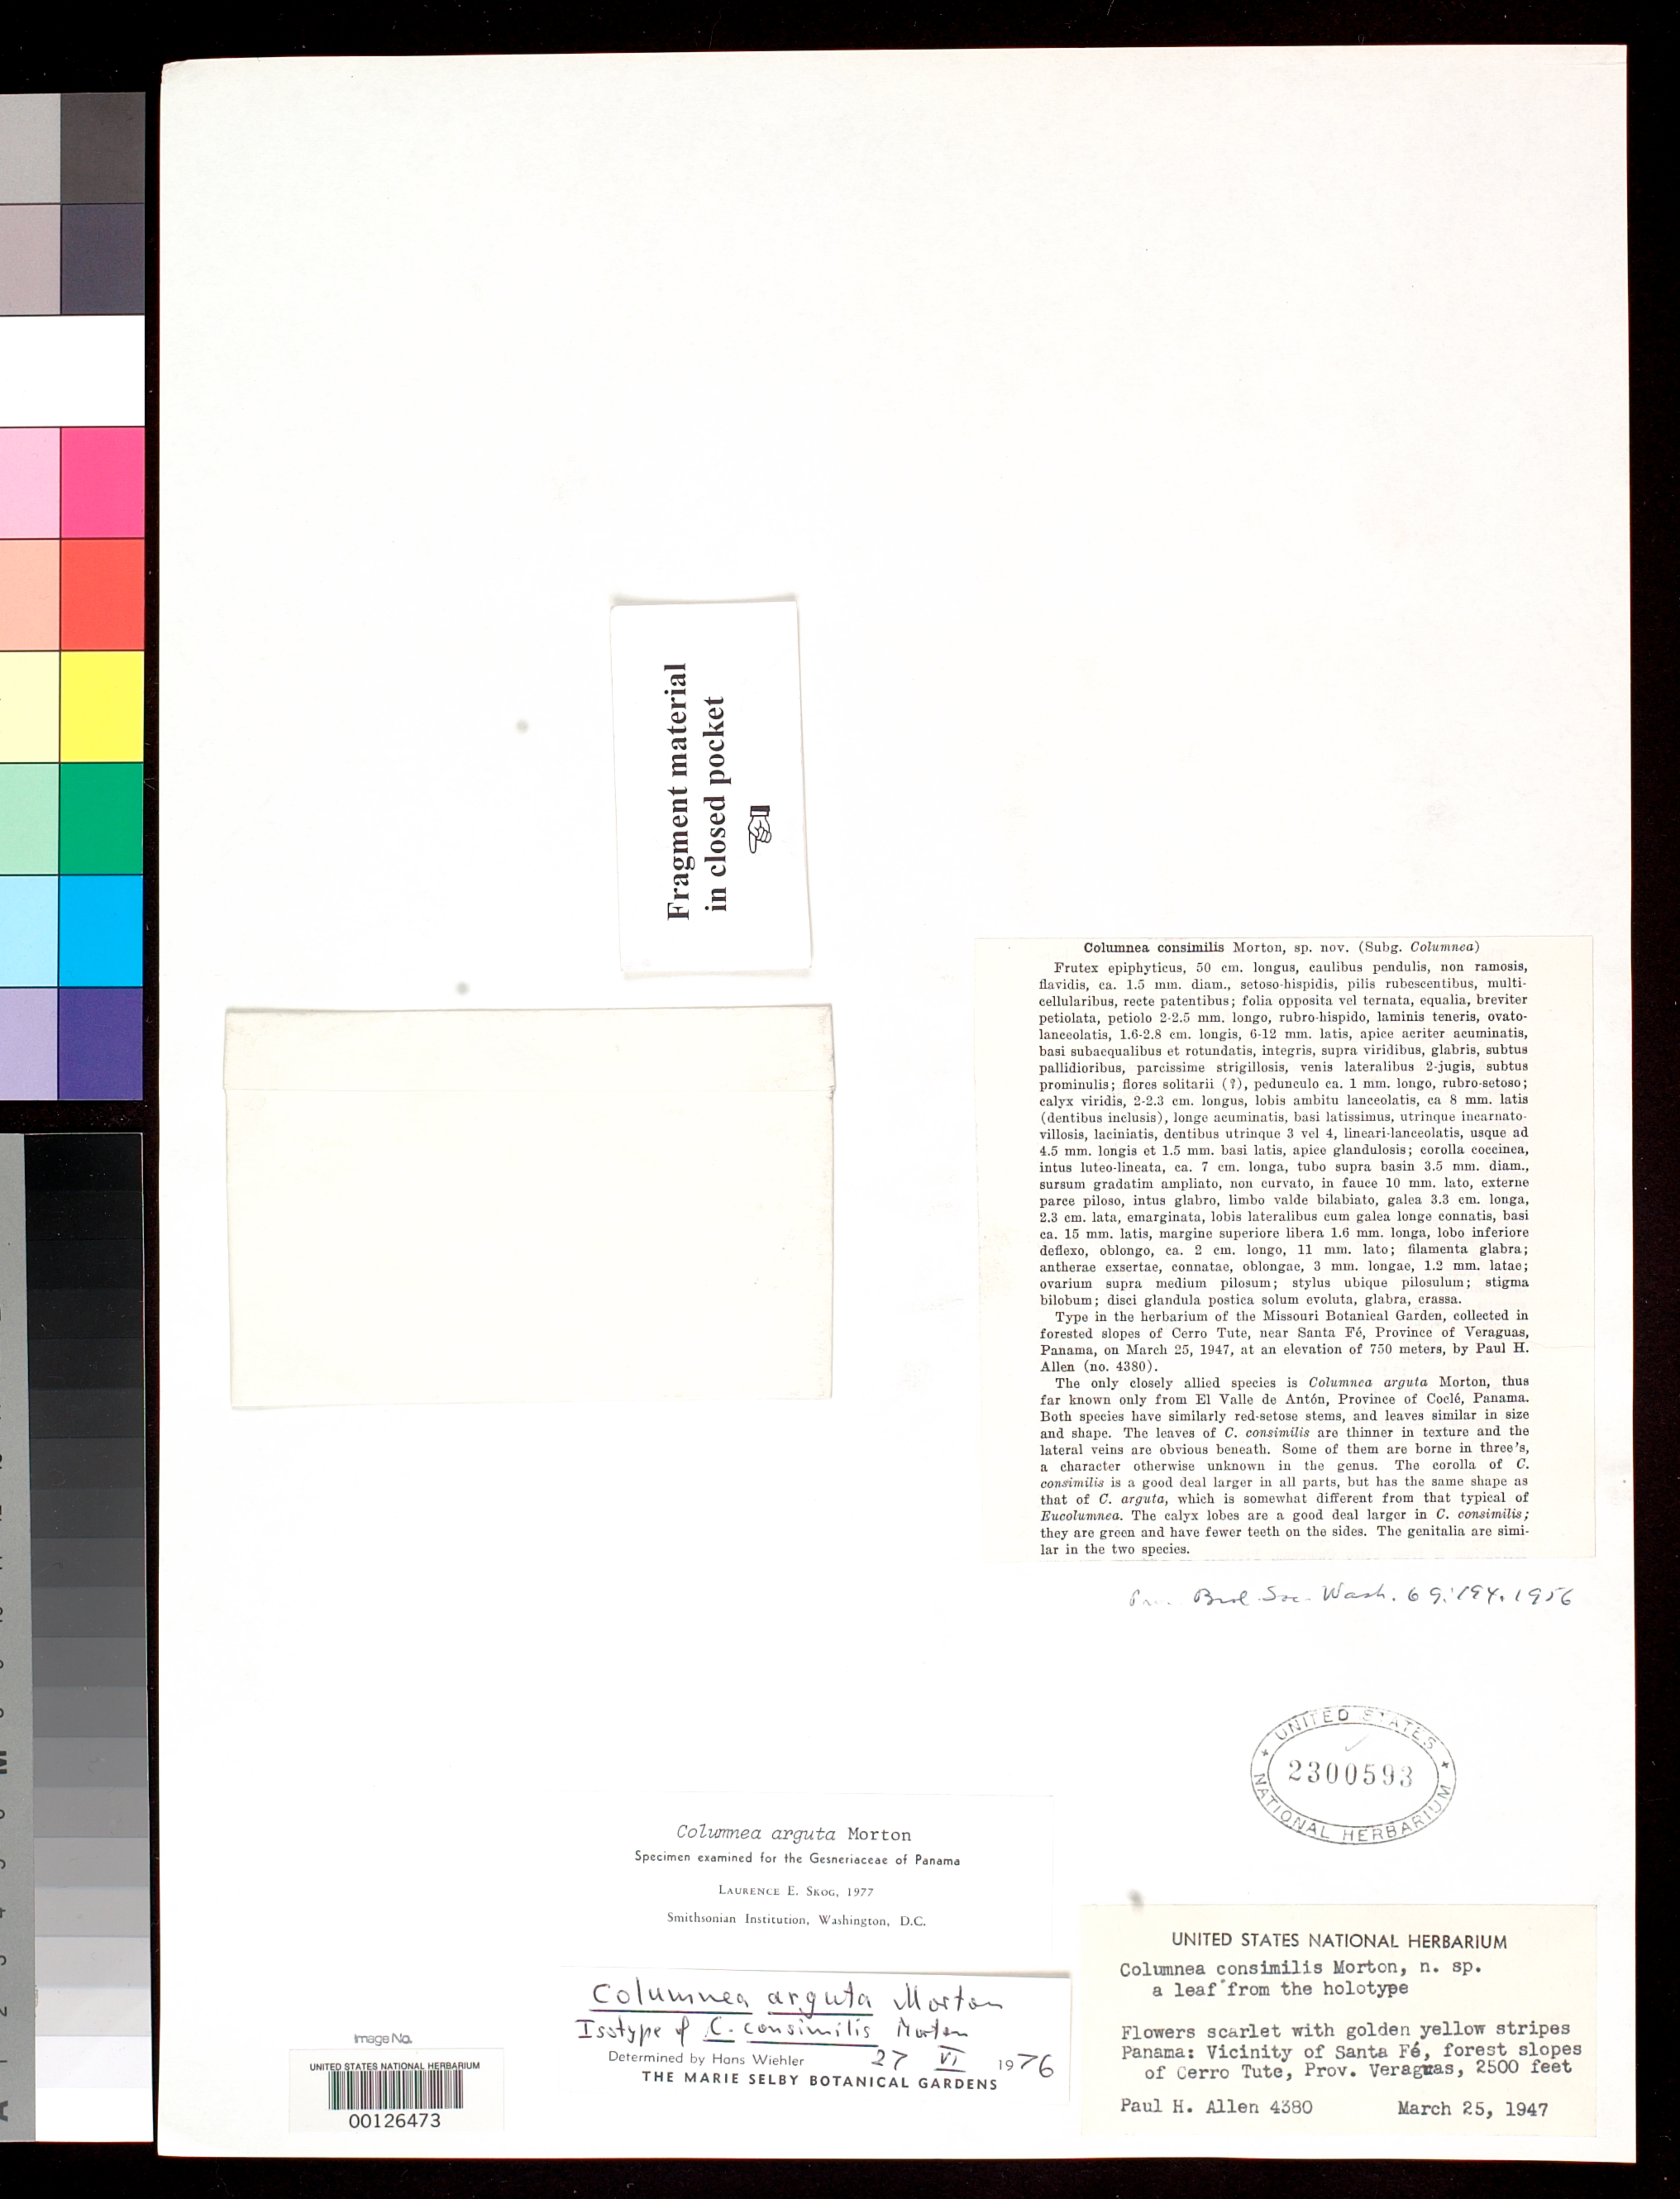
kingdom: Plantae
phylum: Tracheophyta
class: Magnoliopsida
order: Lamiales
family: Gesneriaceae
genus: Columnea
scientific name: Columnea consimilis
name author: C.V. Morton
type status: Isotype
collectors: P. H. Allen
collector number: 4380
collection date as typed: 25 Mar 1947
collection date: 1947-03-25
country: Panama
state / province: Veraguas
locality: Slopes of Cerro Tute, near Santa Fe.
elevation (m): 750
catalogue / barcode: US 2300593